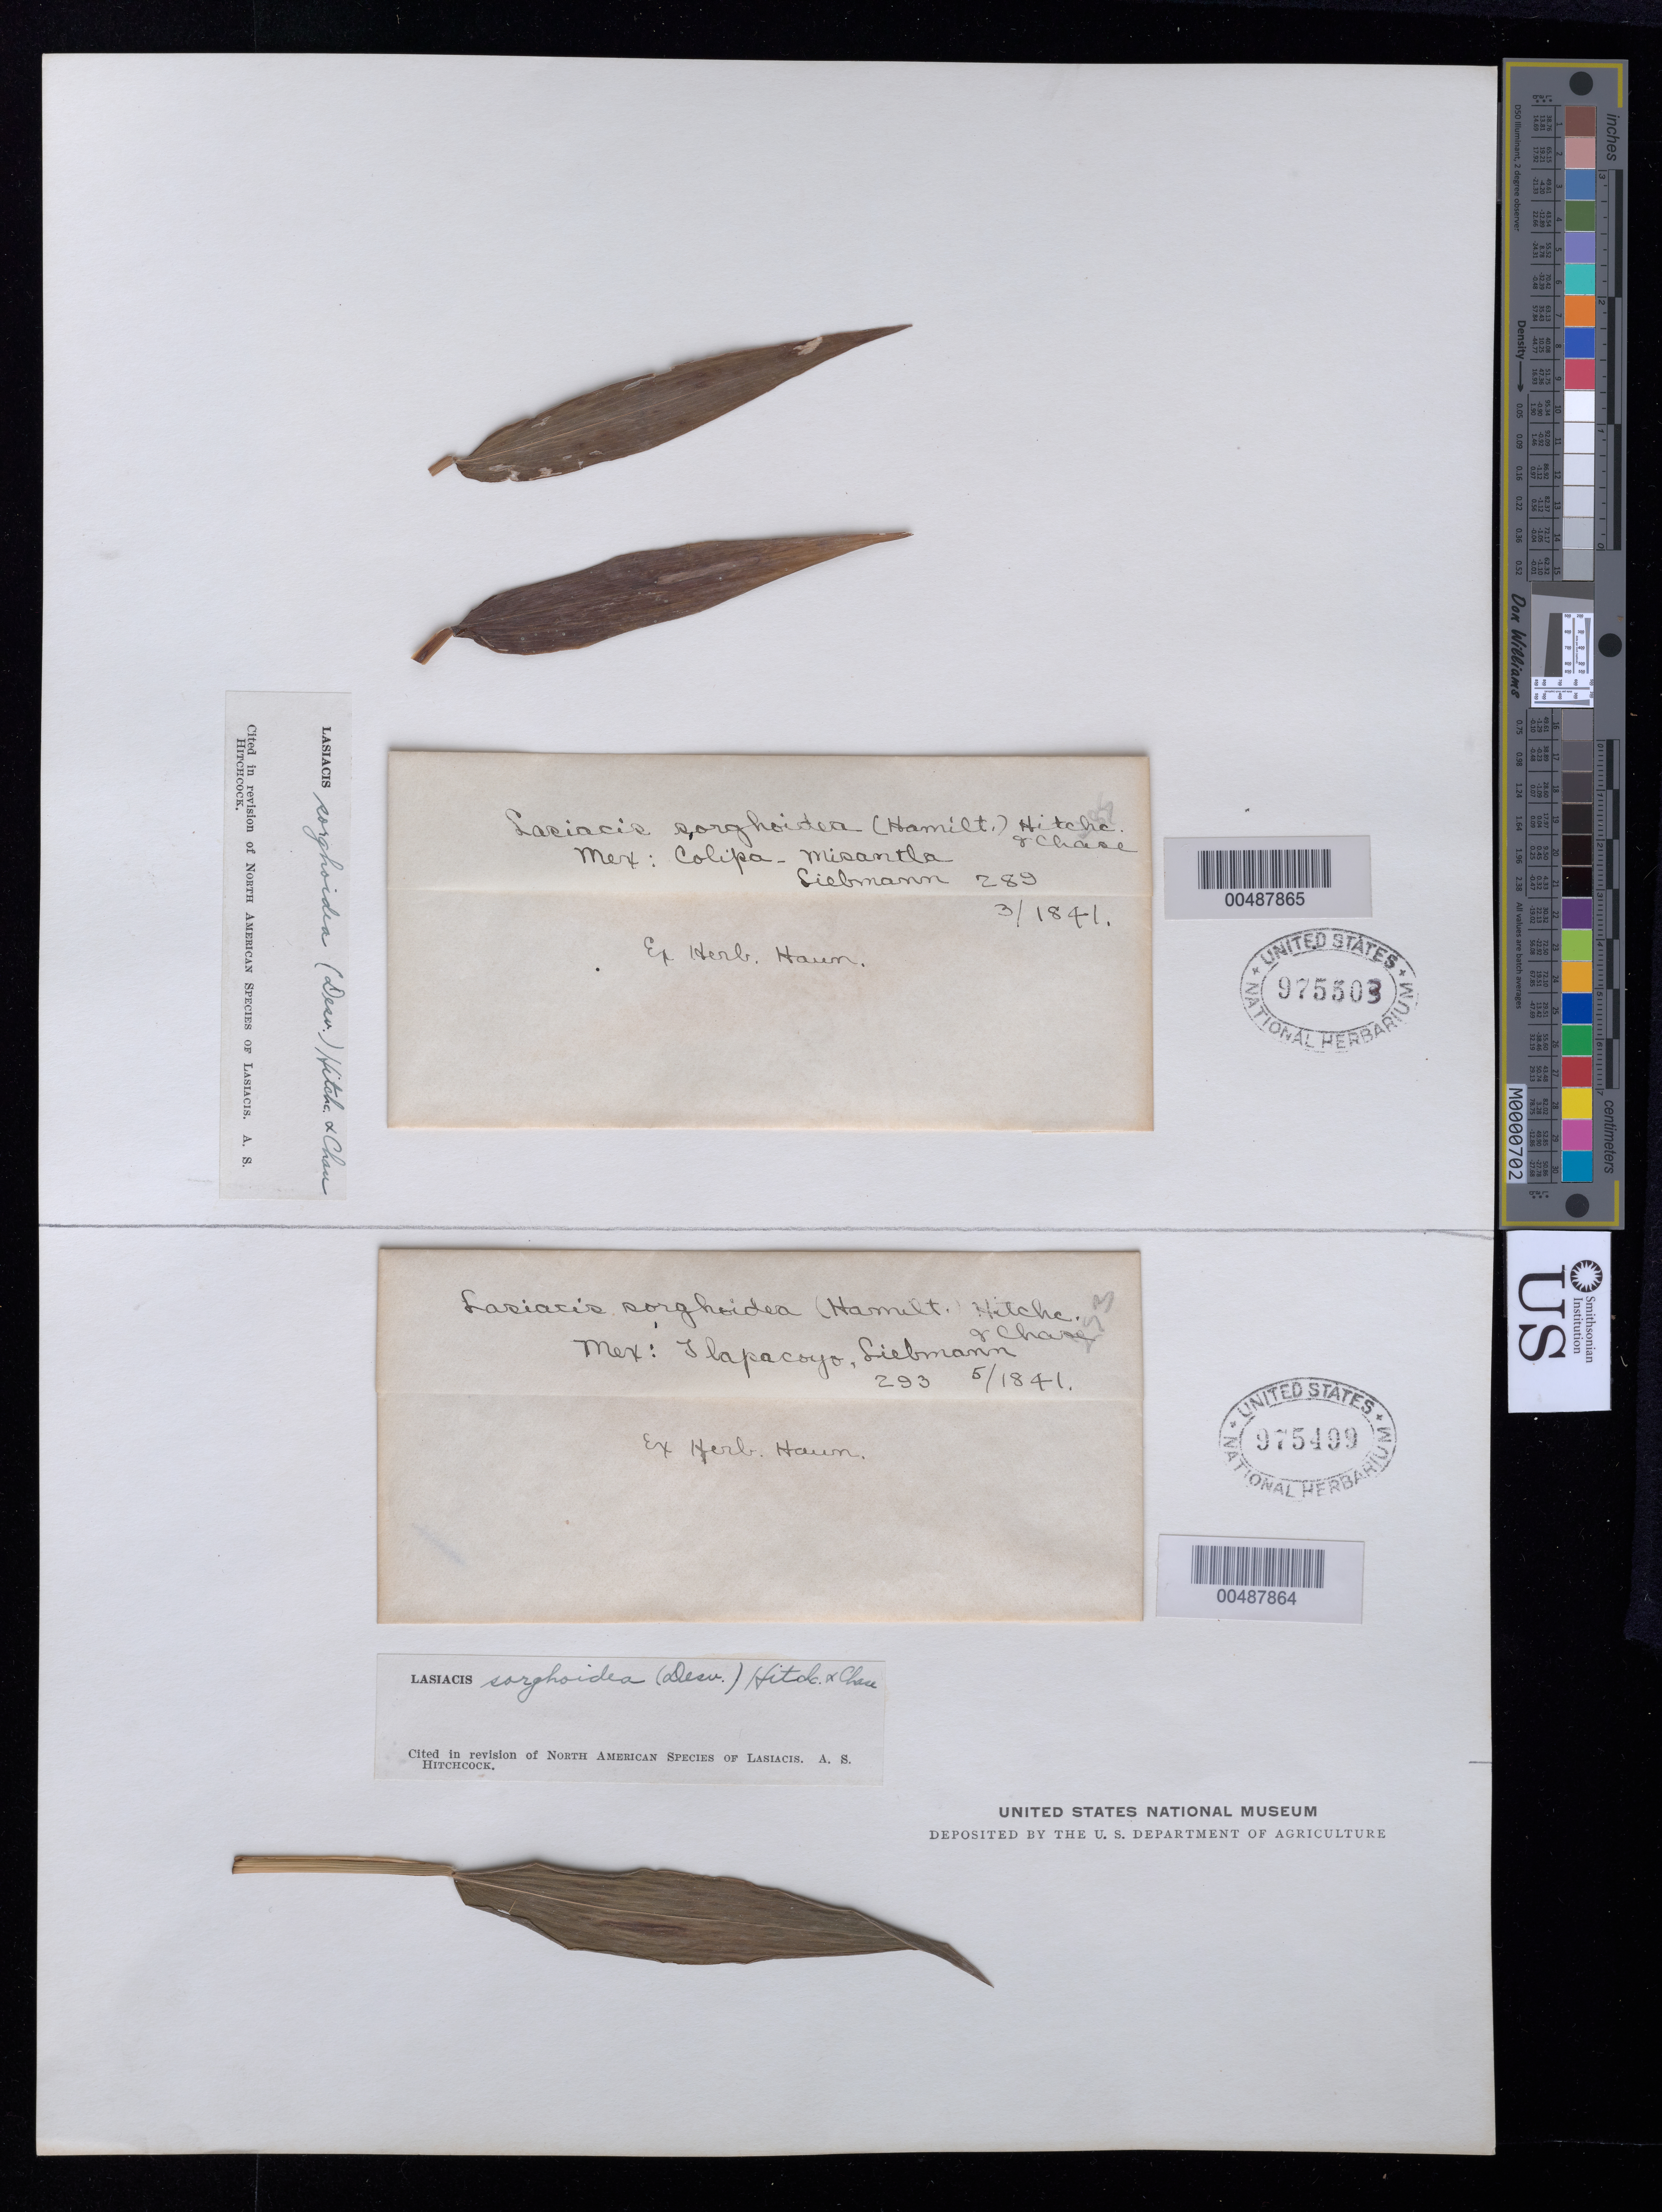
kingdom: Plantae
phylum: Tracheophyta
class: Liliopsida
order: Poales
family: Poaceae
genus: Lasiacis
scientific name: Lasiacis maxonii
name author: Swallen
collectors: F. M. Liebmann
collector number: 293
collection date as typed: May 1841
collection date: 1841-05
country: Mexico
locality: Tlapacoyo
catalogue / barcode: US 975499